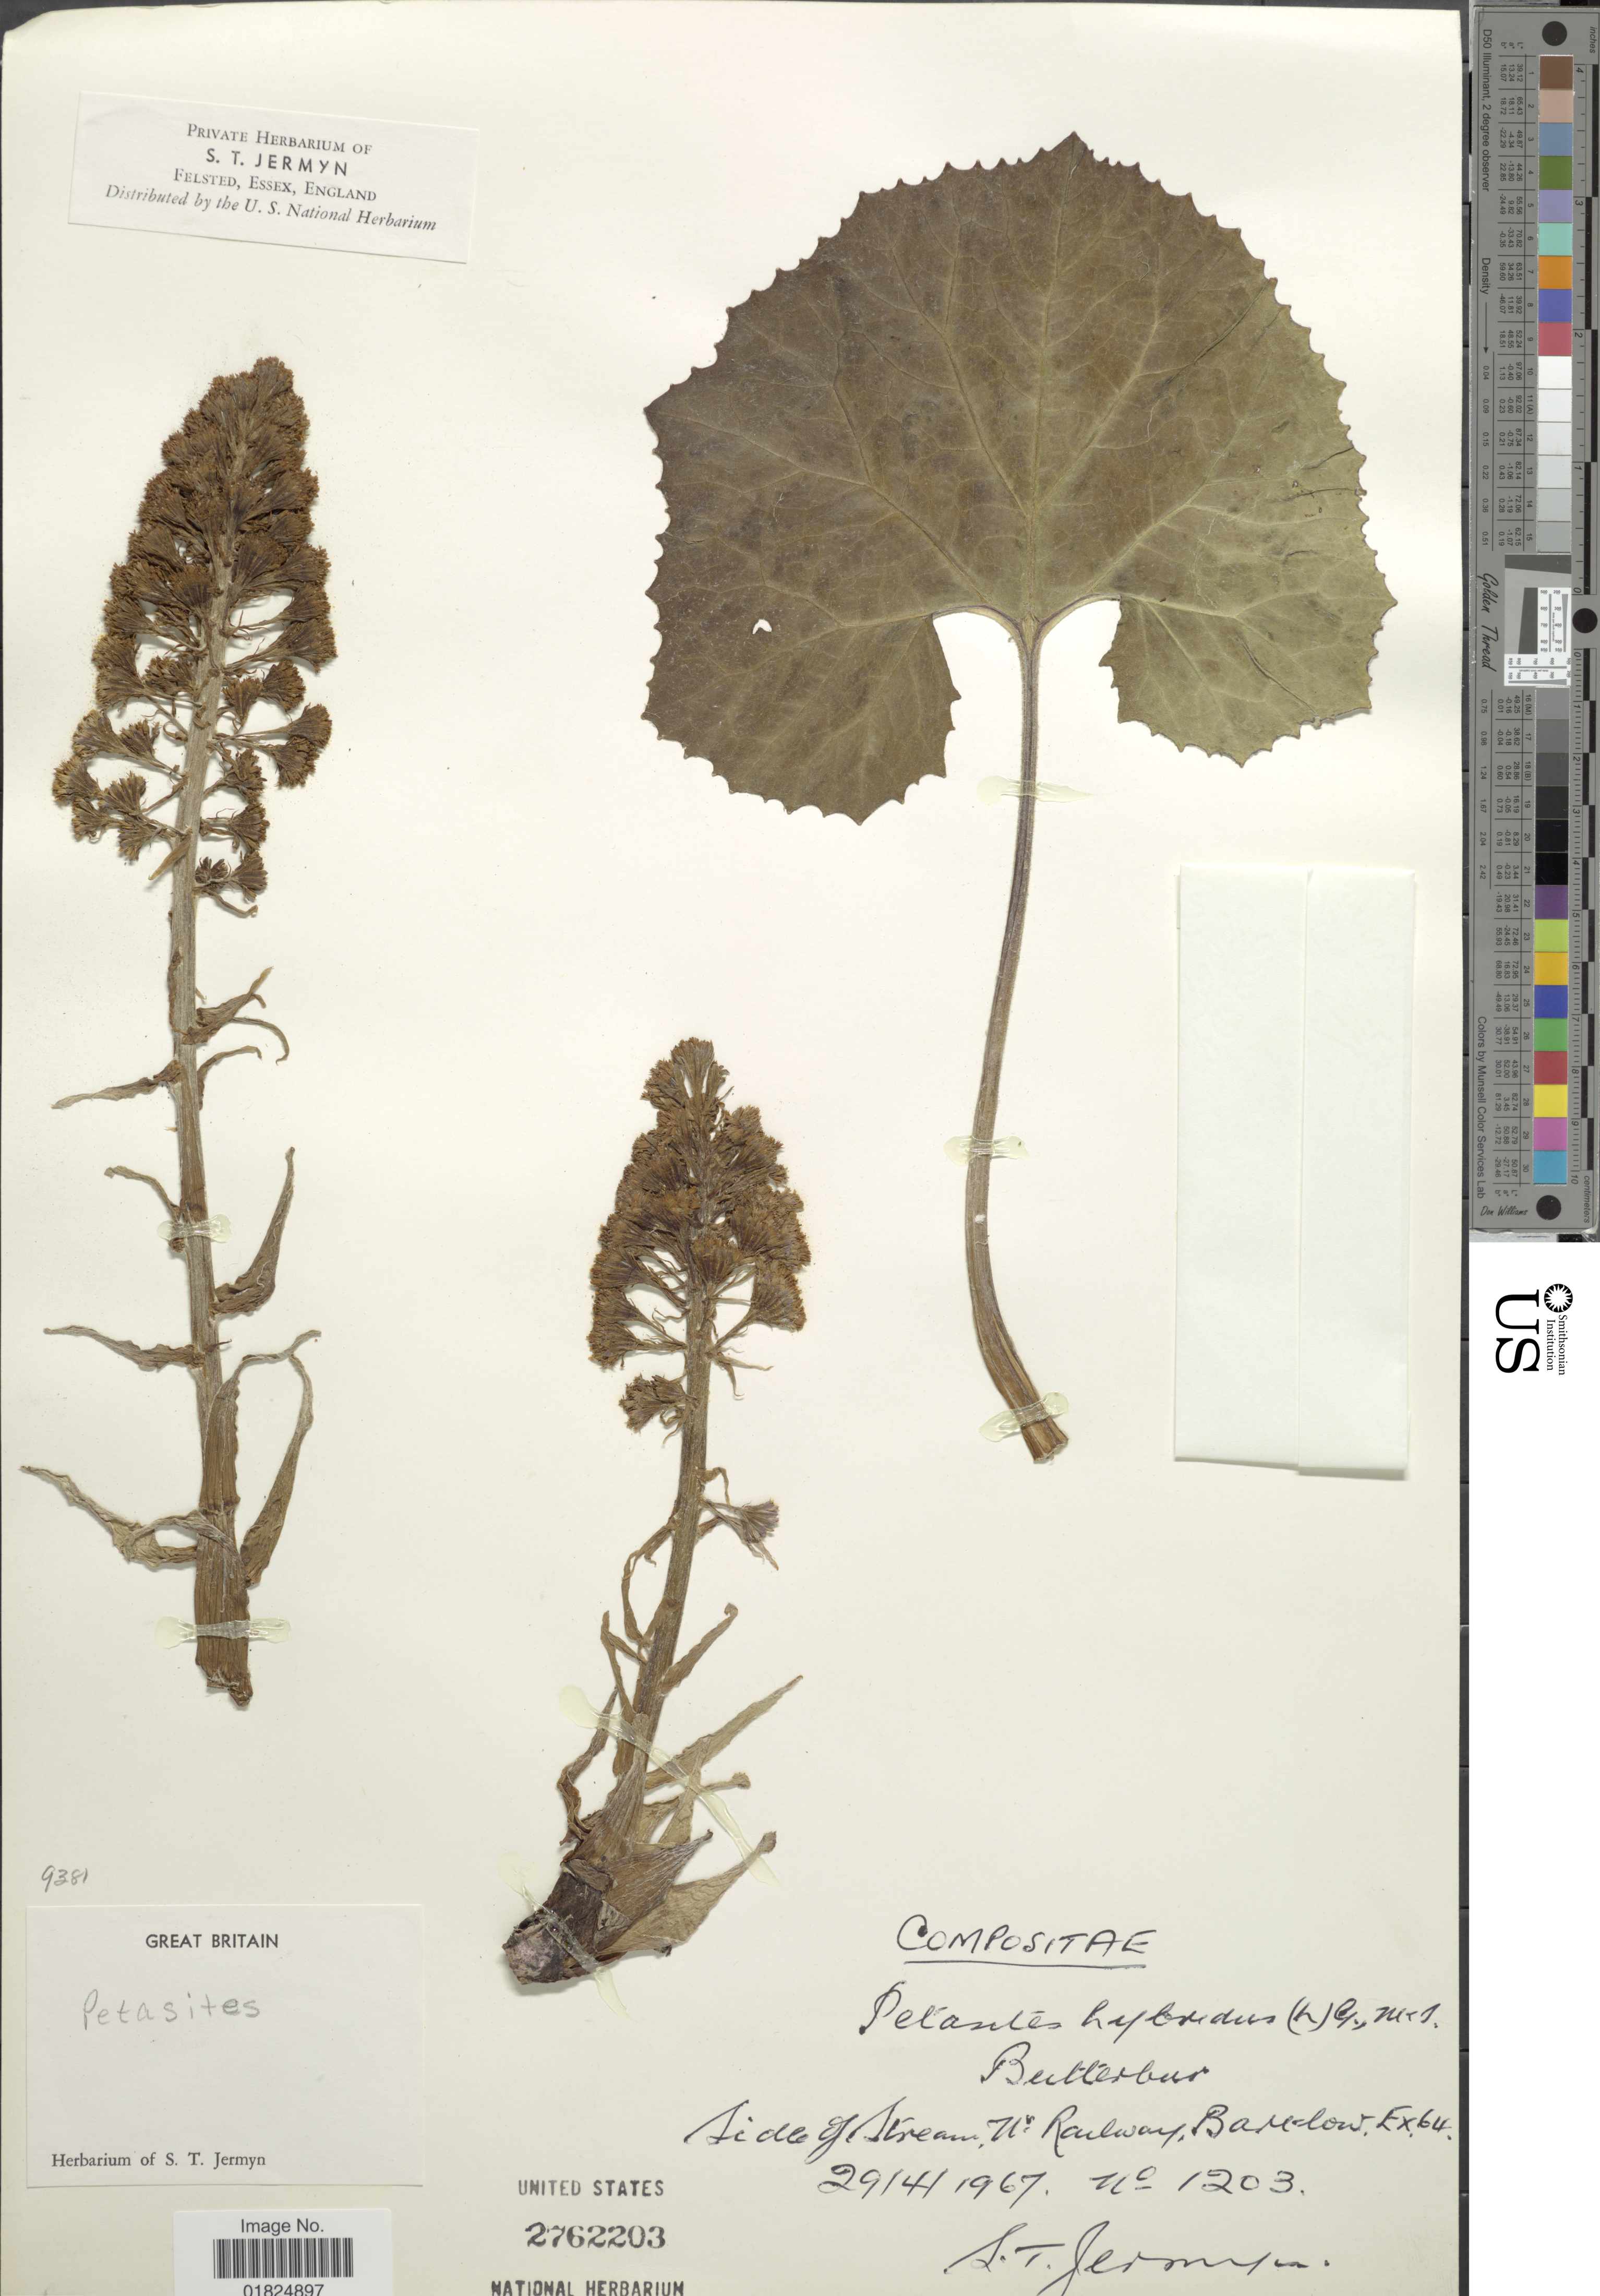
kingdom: Plantae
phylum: Tracheophyta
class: Magnoliopsida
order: Asterales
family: Asteraceae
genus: Petasites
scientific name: Petasites hybridus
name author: (L.) G. Gaertn. et al.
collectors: S. Jermyn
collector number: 1203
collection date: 1967-04-29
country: United Kingdom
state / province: England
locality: Side of stream No. Railway, Bartlow, Ex. 64. Great Brittain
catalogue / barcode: US 2762203